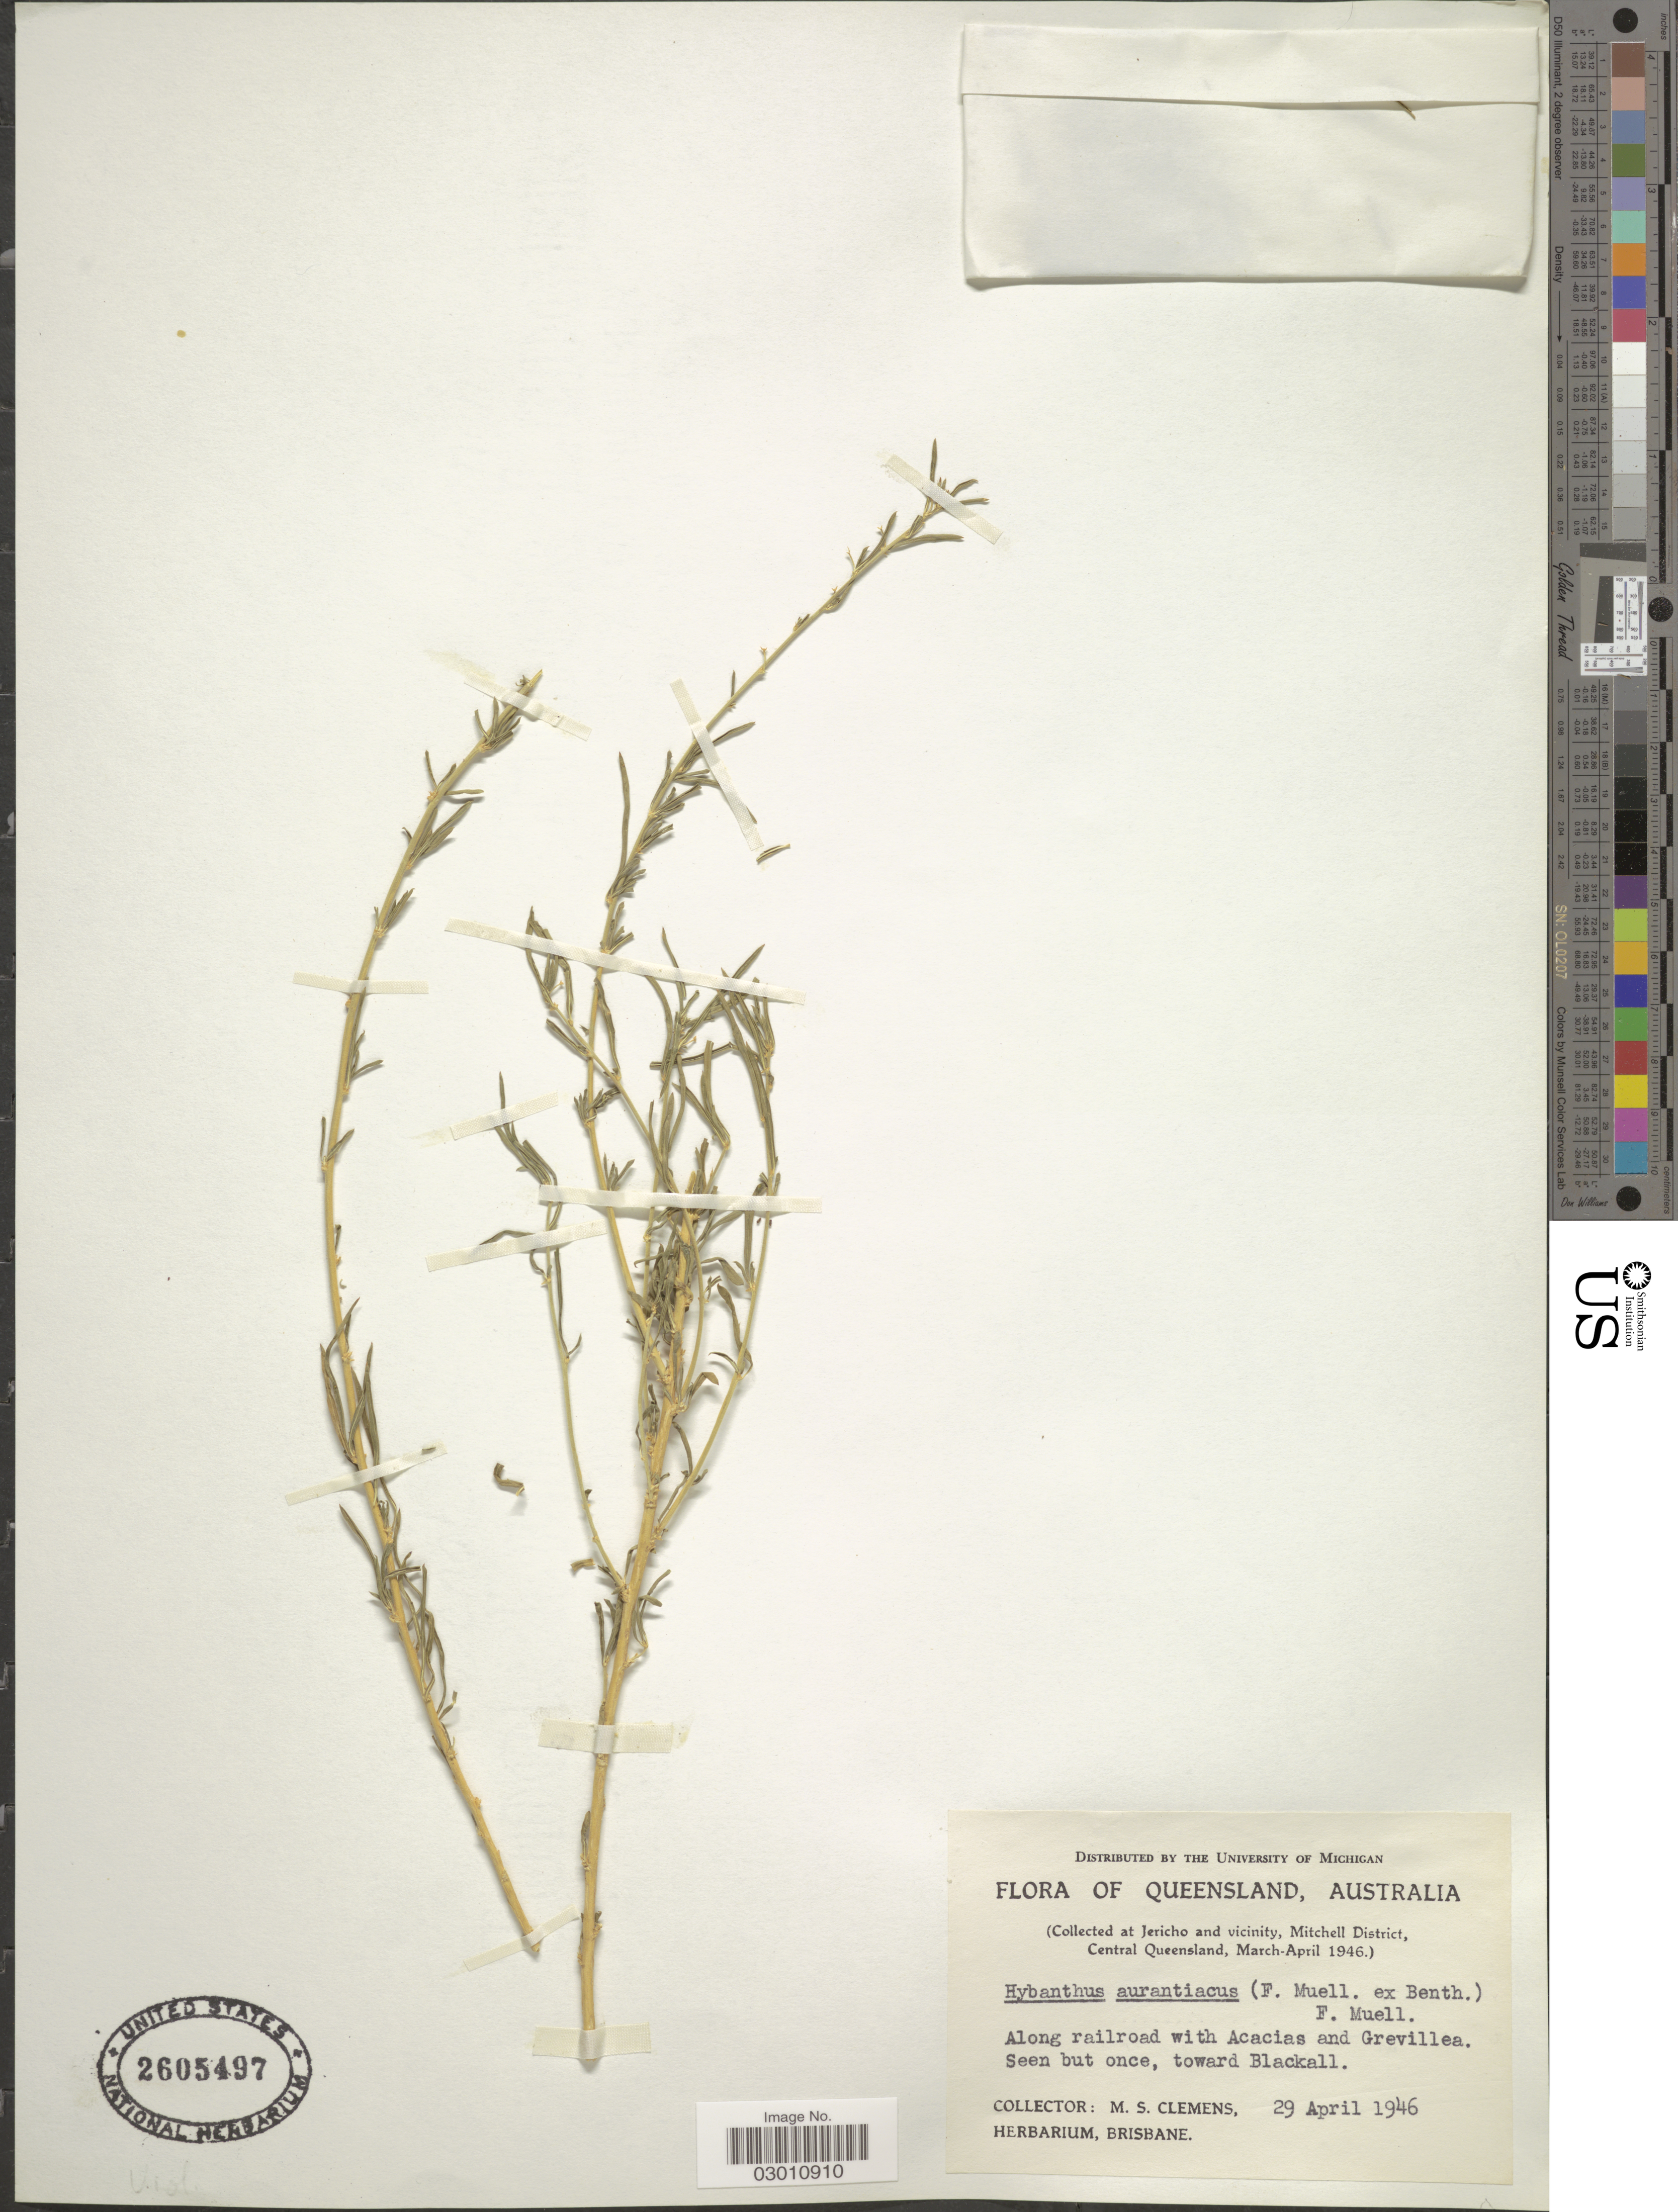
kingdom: Plantae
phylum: Tracheophyta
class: Magnoliopsida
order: Malpighiales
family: Violaceae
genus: Pigea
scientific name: Pigea aurantiaca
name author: (F. Muell. ex Benth.) P.I. Forst.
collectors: M. S. Clemens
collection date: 1946-04-29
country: Australia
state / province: Queensland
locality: Jericho and vicinity, Mitchell District, Central Queensland). Along railroad, toward Blackall.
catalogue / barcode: US 2605497